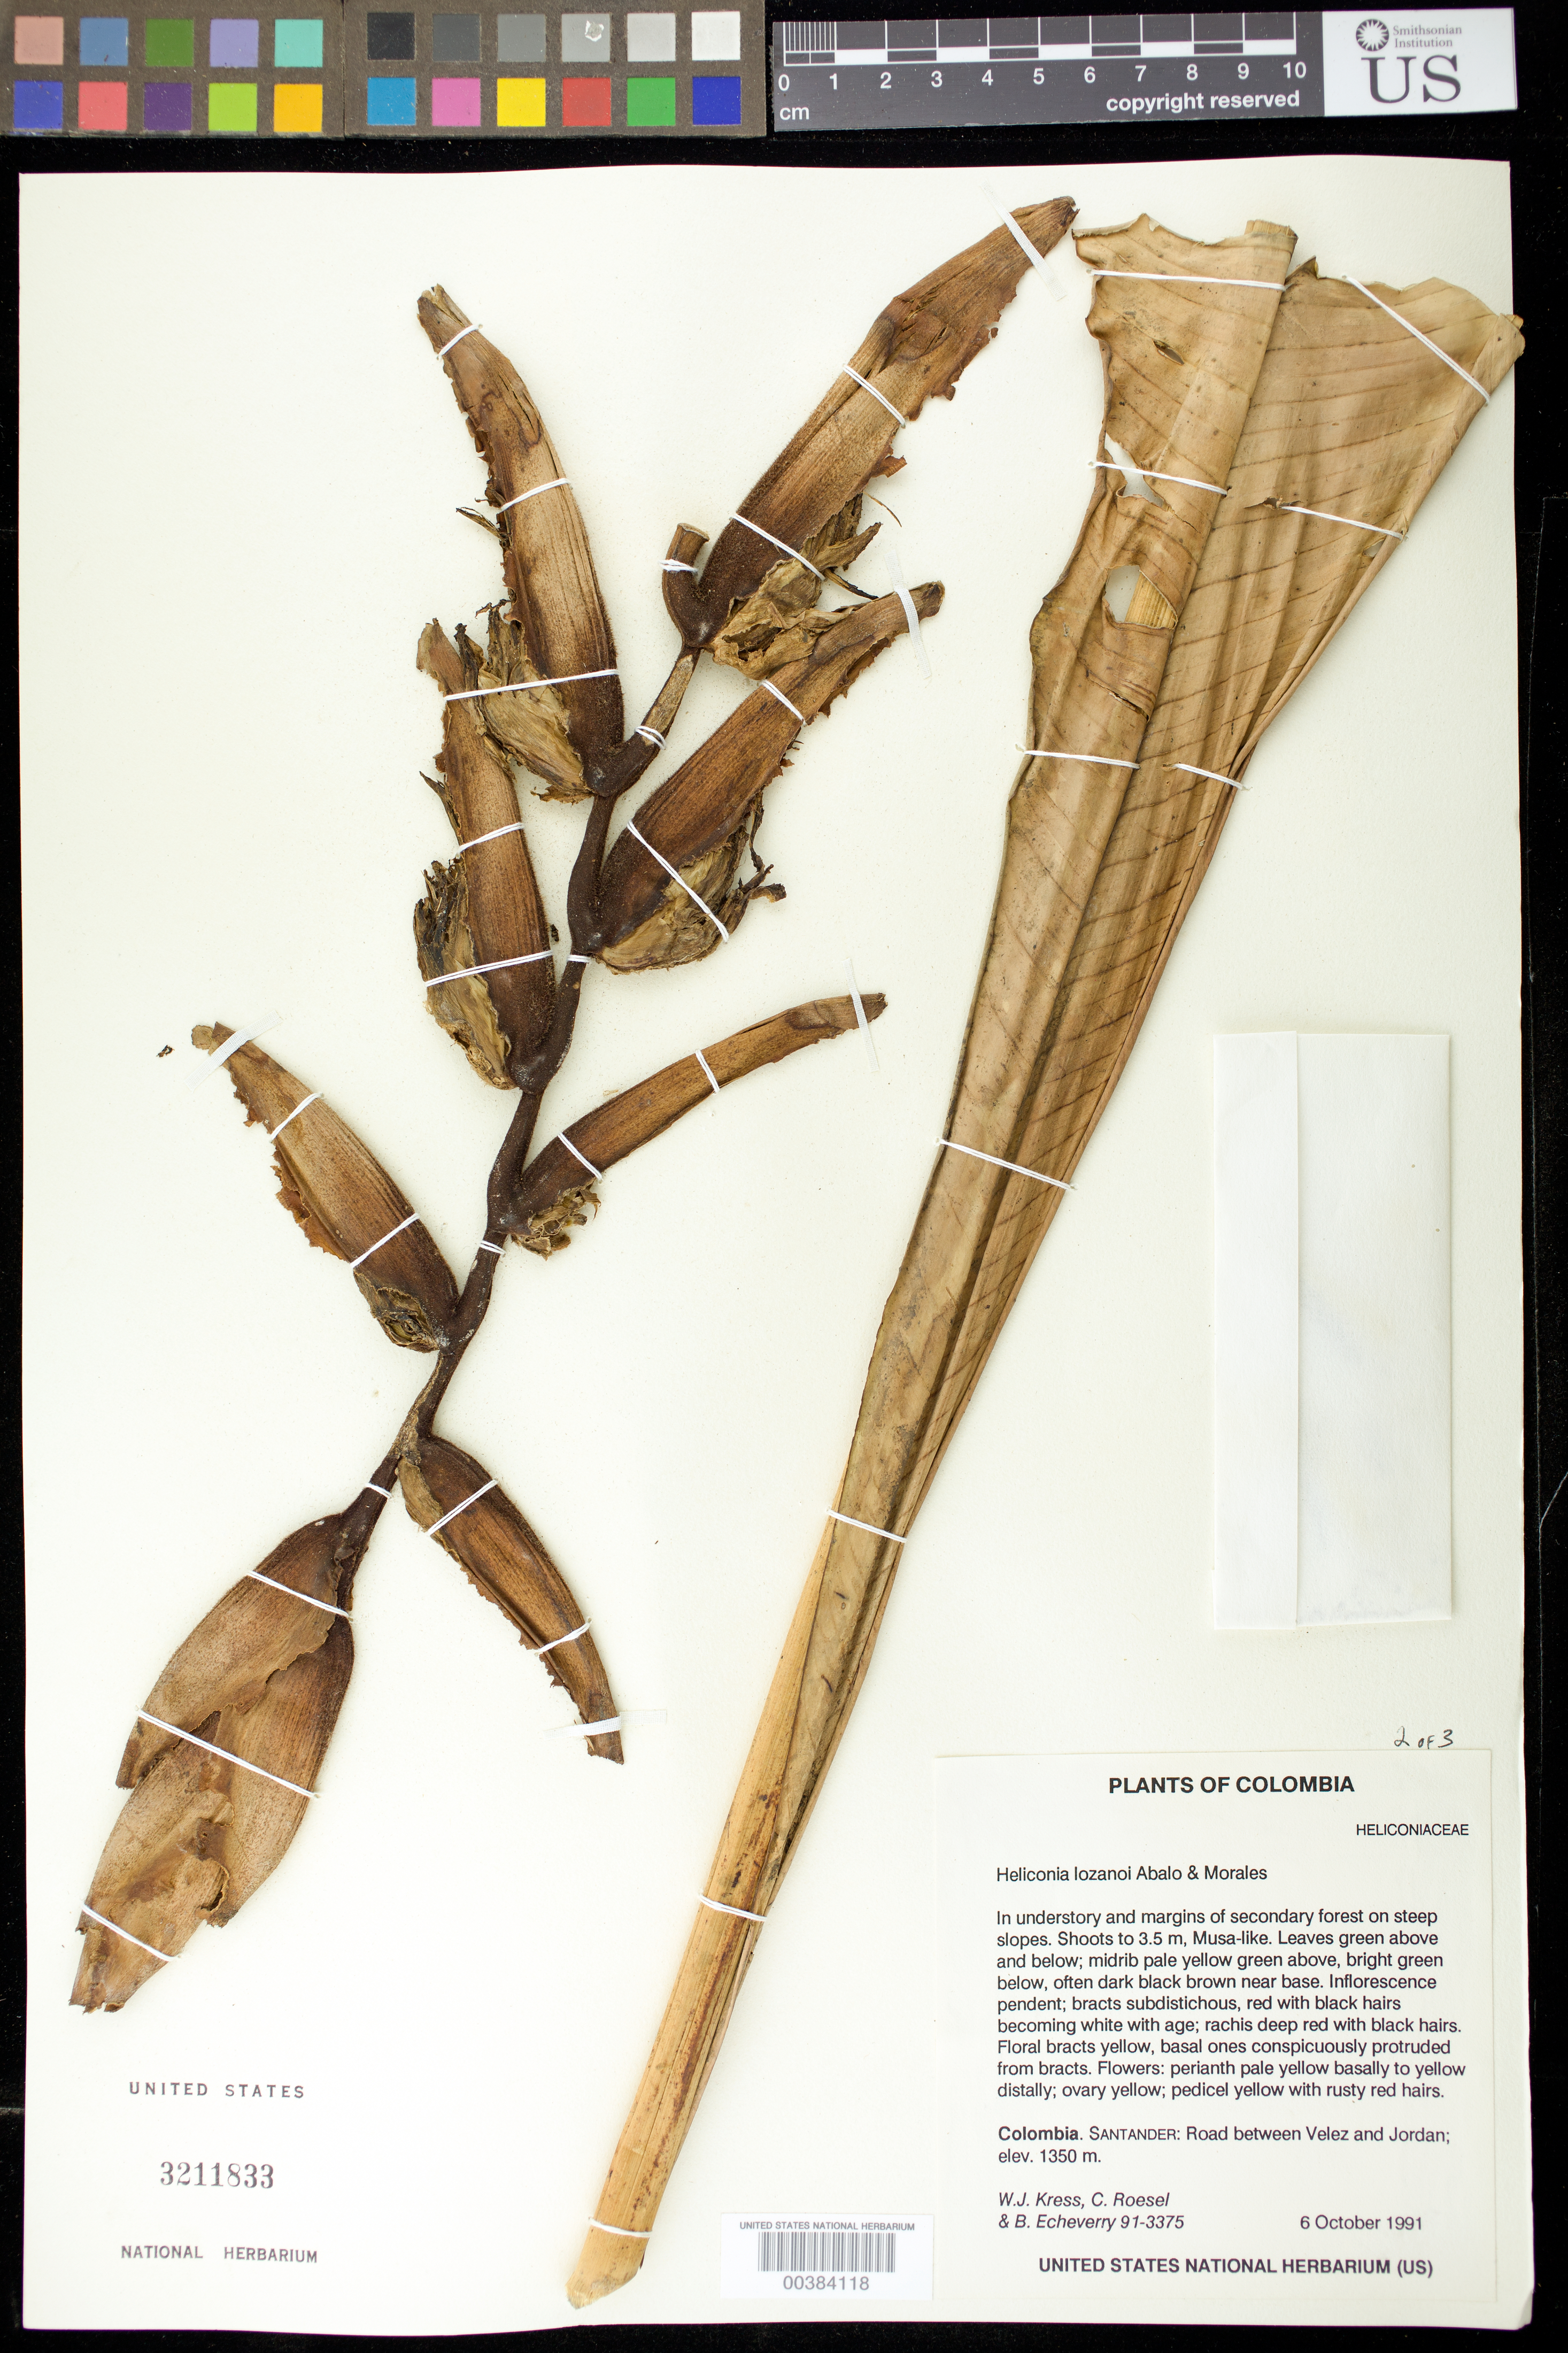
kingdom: Plantae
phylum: Tracheophyta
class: Liliopsida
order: Zingiberales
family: Heliconiaceae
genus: Heliconia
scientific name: Heliconia oleosa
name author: Abalo & G. Morales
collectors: W. J. Kress, C. S. Roesel & B. Echeverry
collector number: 91-3375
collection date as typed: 06 Oct 1991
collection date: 1991-10-06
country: Colombia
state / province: Santander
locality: Between Velez and Jordan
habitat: In understory and margins of secondary forest on steep slopes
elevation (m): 1350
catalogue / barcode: US 3211833